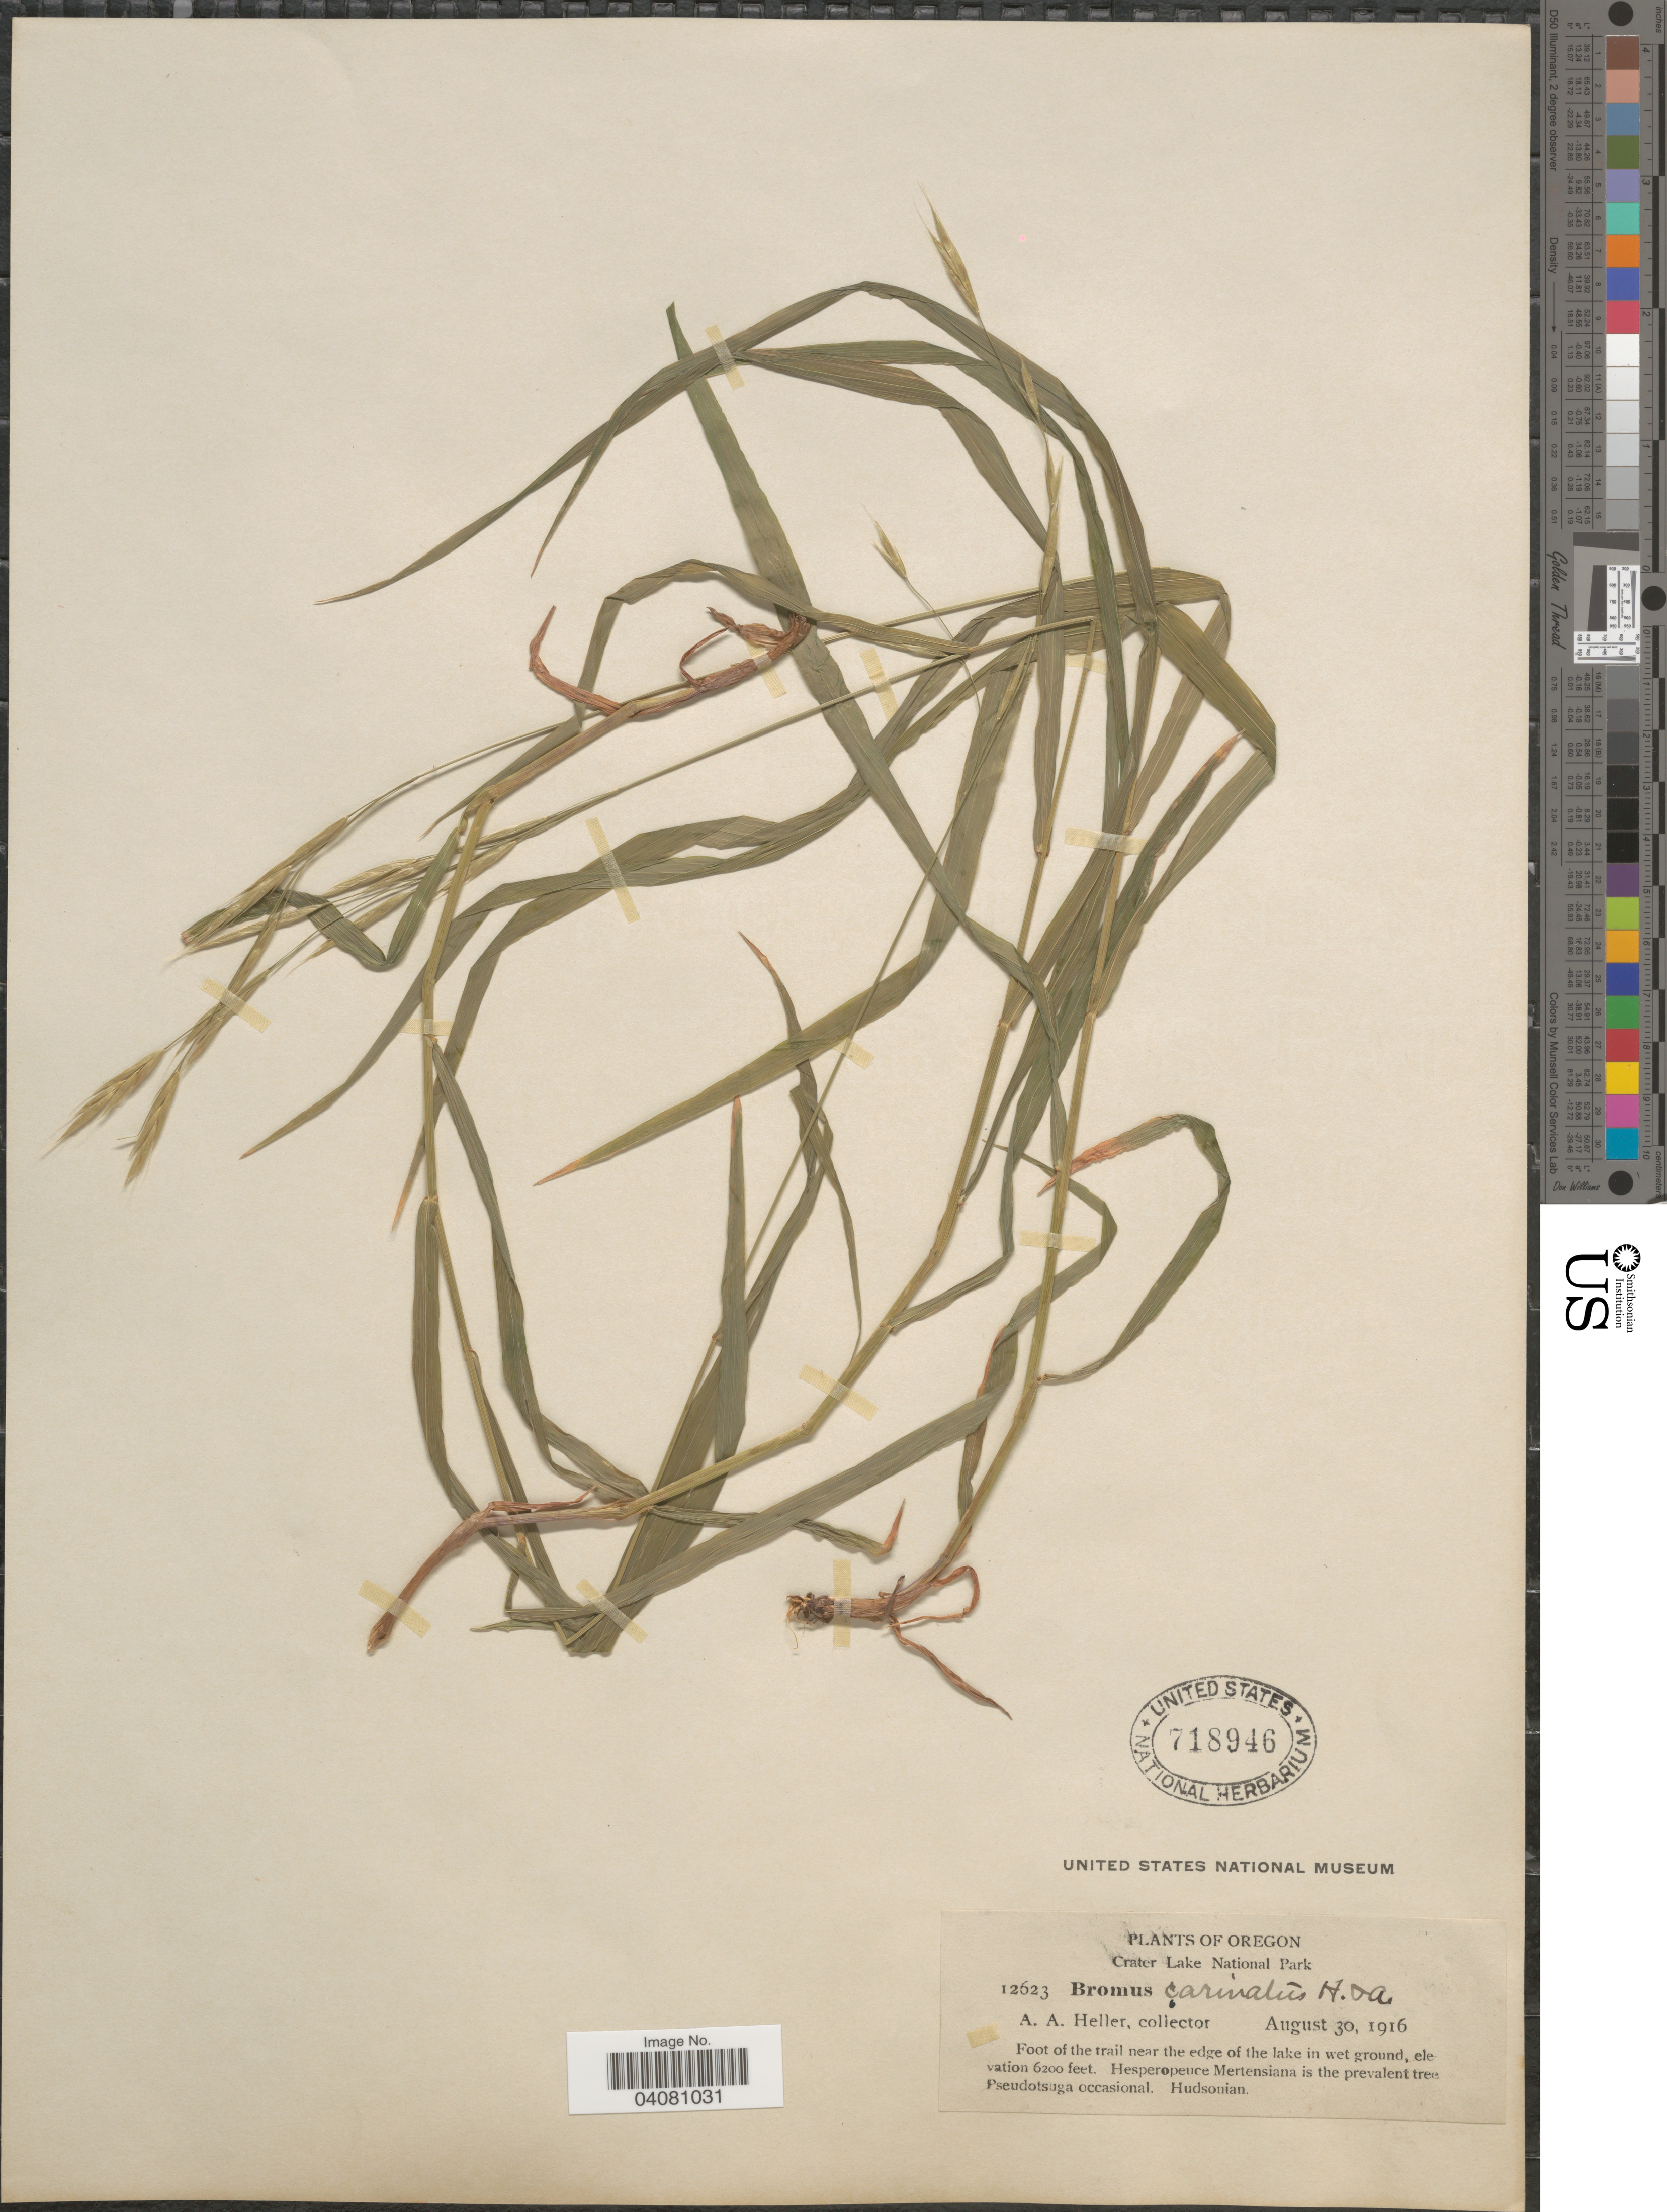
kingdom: Plantae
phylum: Tracheophyta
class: Liliopsida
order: Poales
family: Poaceae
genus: Bromus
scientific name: Bromus carinatus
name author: Hook. & Arn.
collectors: A. A. Heller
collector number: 12623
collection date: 1916-08-30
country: United States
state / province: Oregon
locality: Crater Lake National Park. Foot of the trail near the edge of the lake in wet ground.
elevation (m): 1890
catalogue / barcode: US 718946